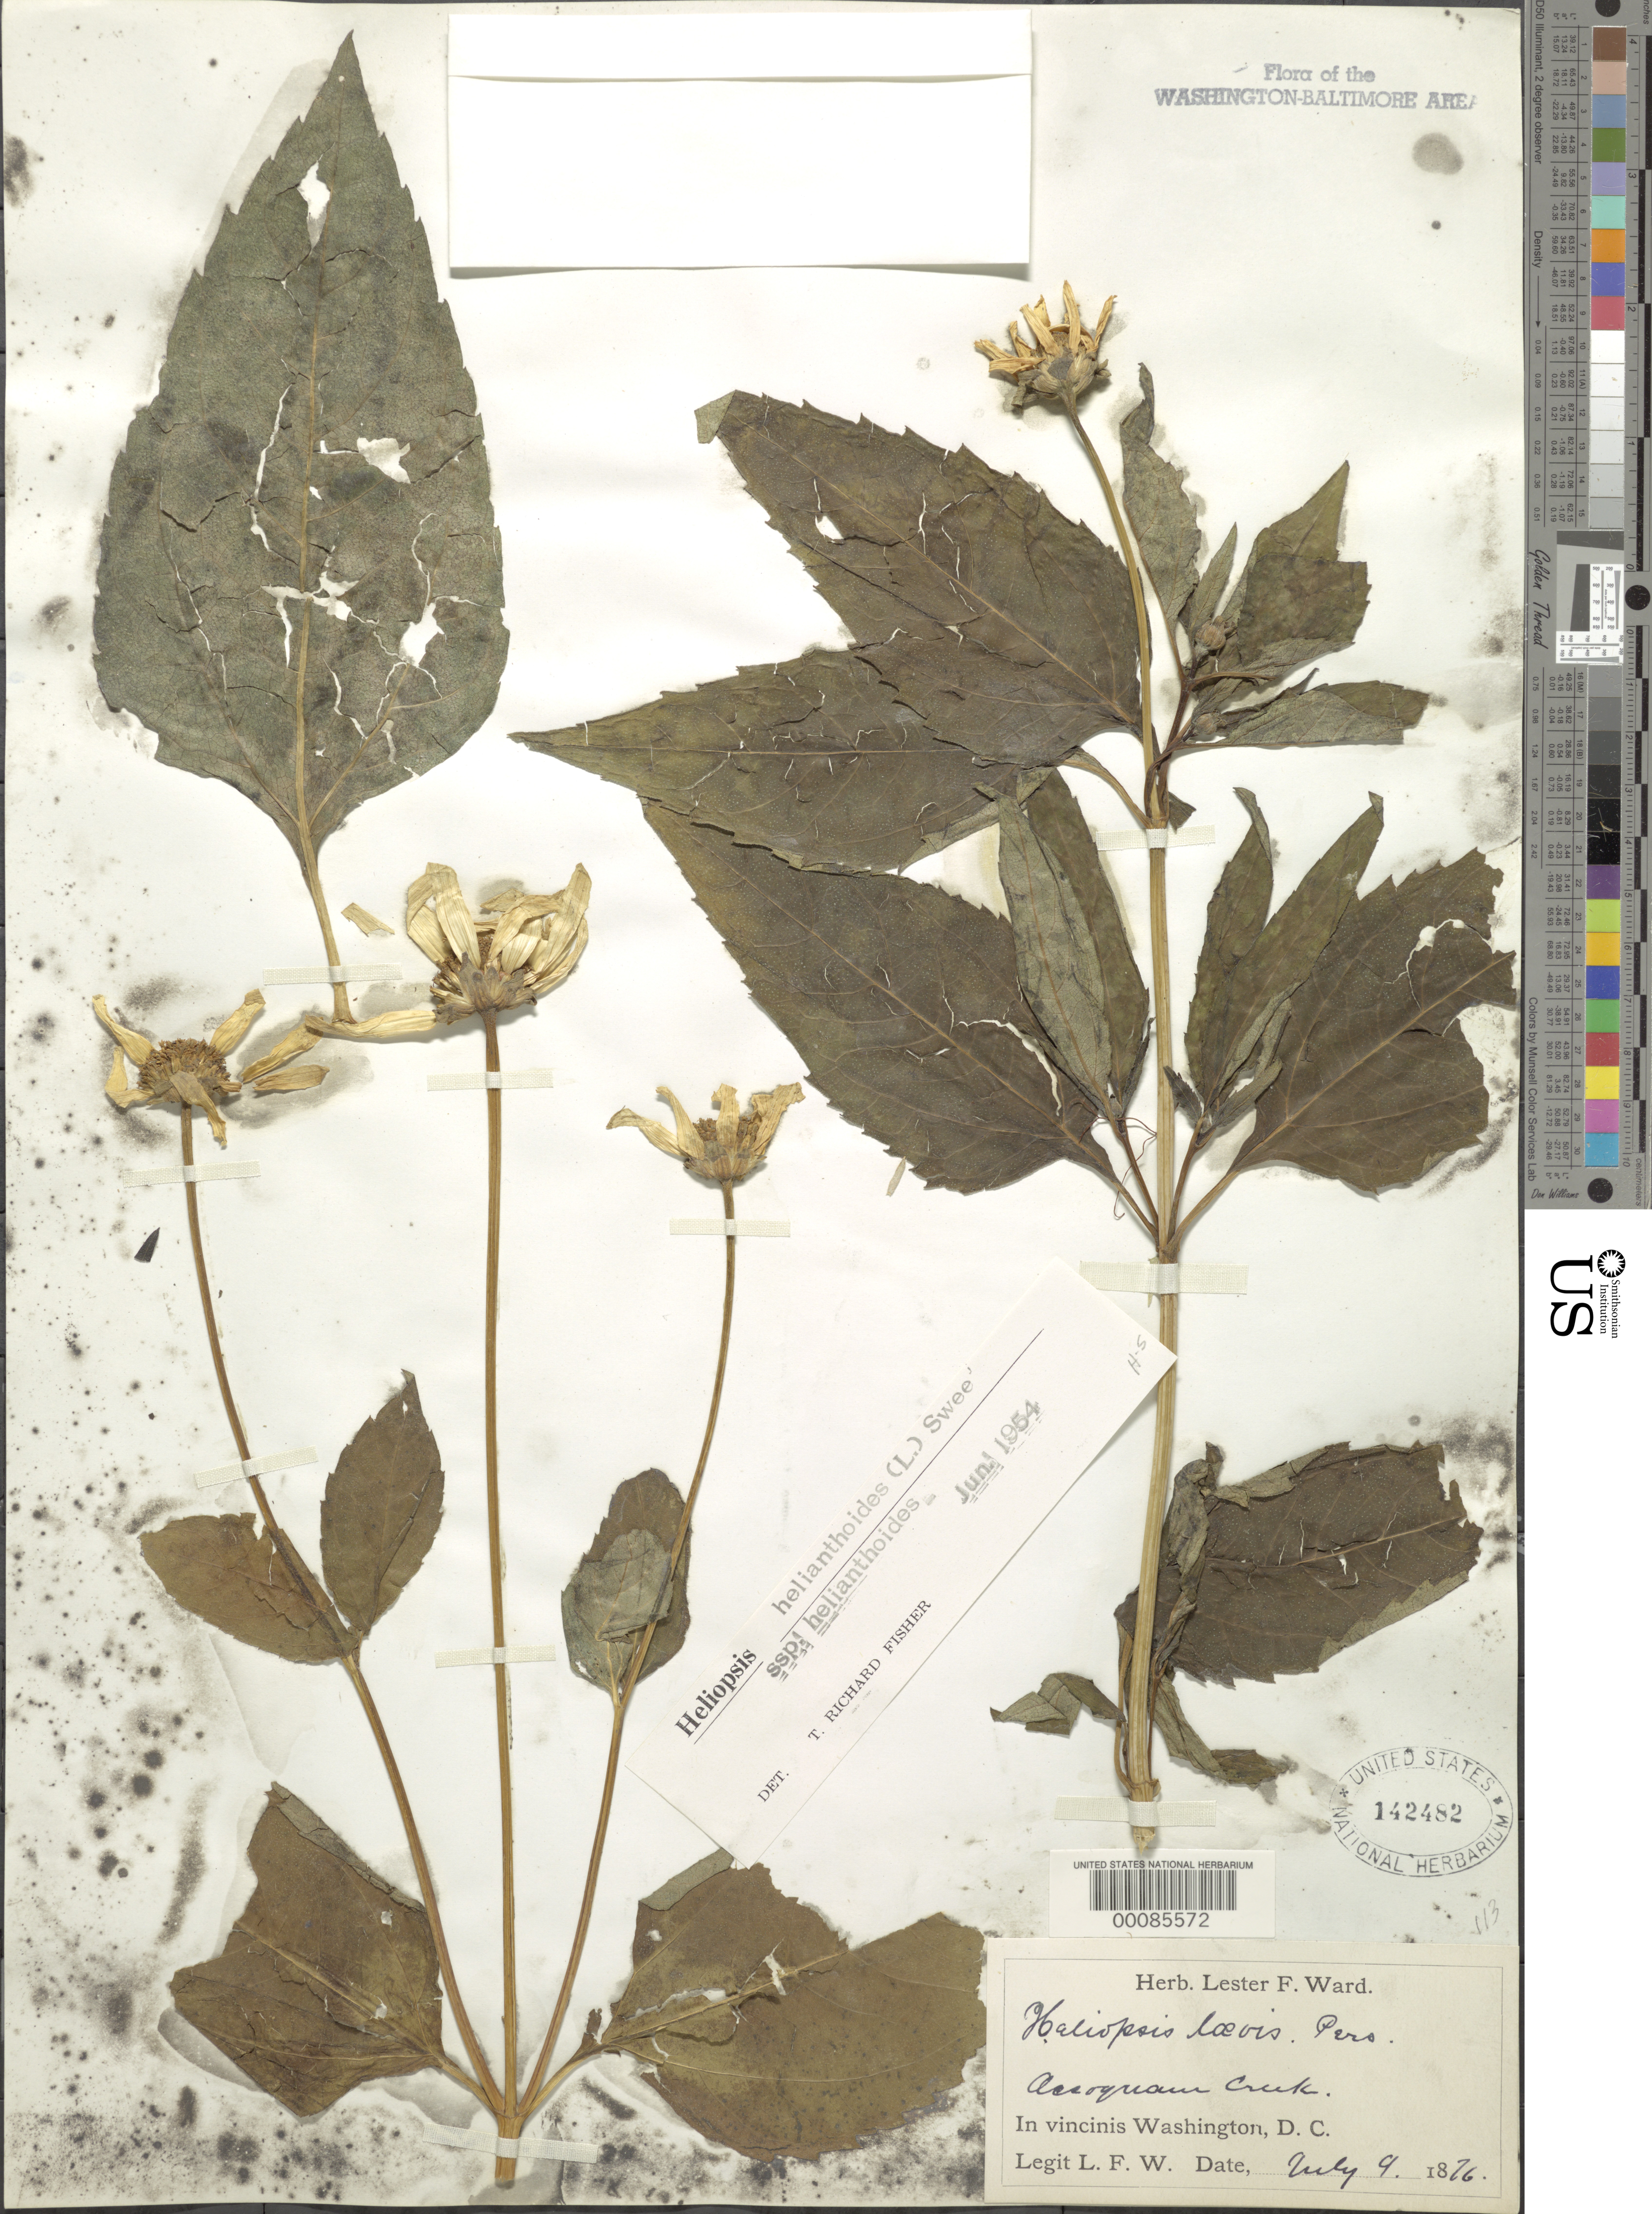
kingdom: Plantae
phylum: Tracheophyta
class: Magnoliopsida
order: Asterales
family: Asteraceae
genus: Heliopsis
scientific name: Heliopsis helianthoides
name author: (L.) Sweet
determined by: Fisher, T. R.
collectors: L. F. Ward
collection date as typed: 09 Jul 1876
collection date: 1876-07-09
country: United States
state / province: Virginia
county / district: Fairfax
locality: Occoquan Creek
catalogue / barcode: US 142482